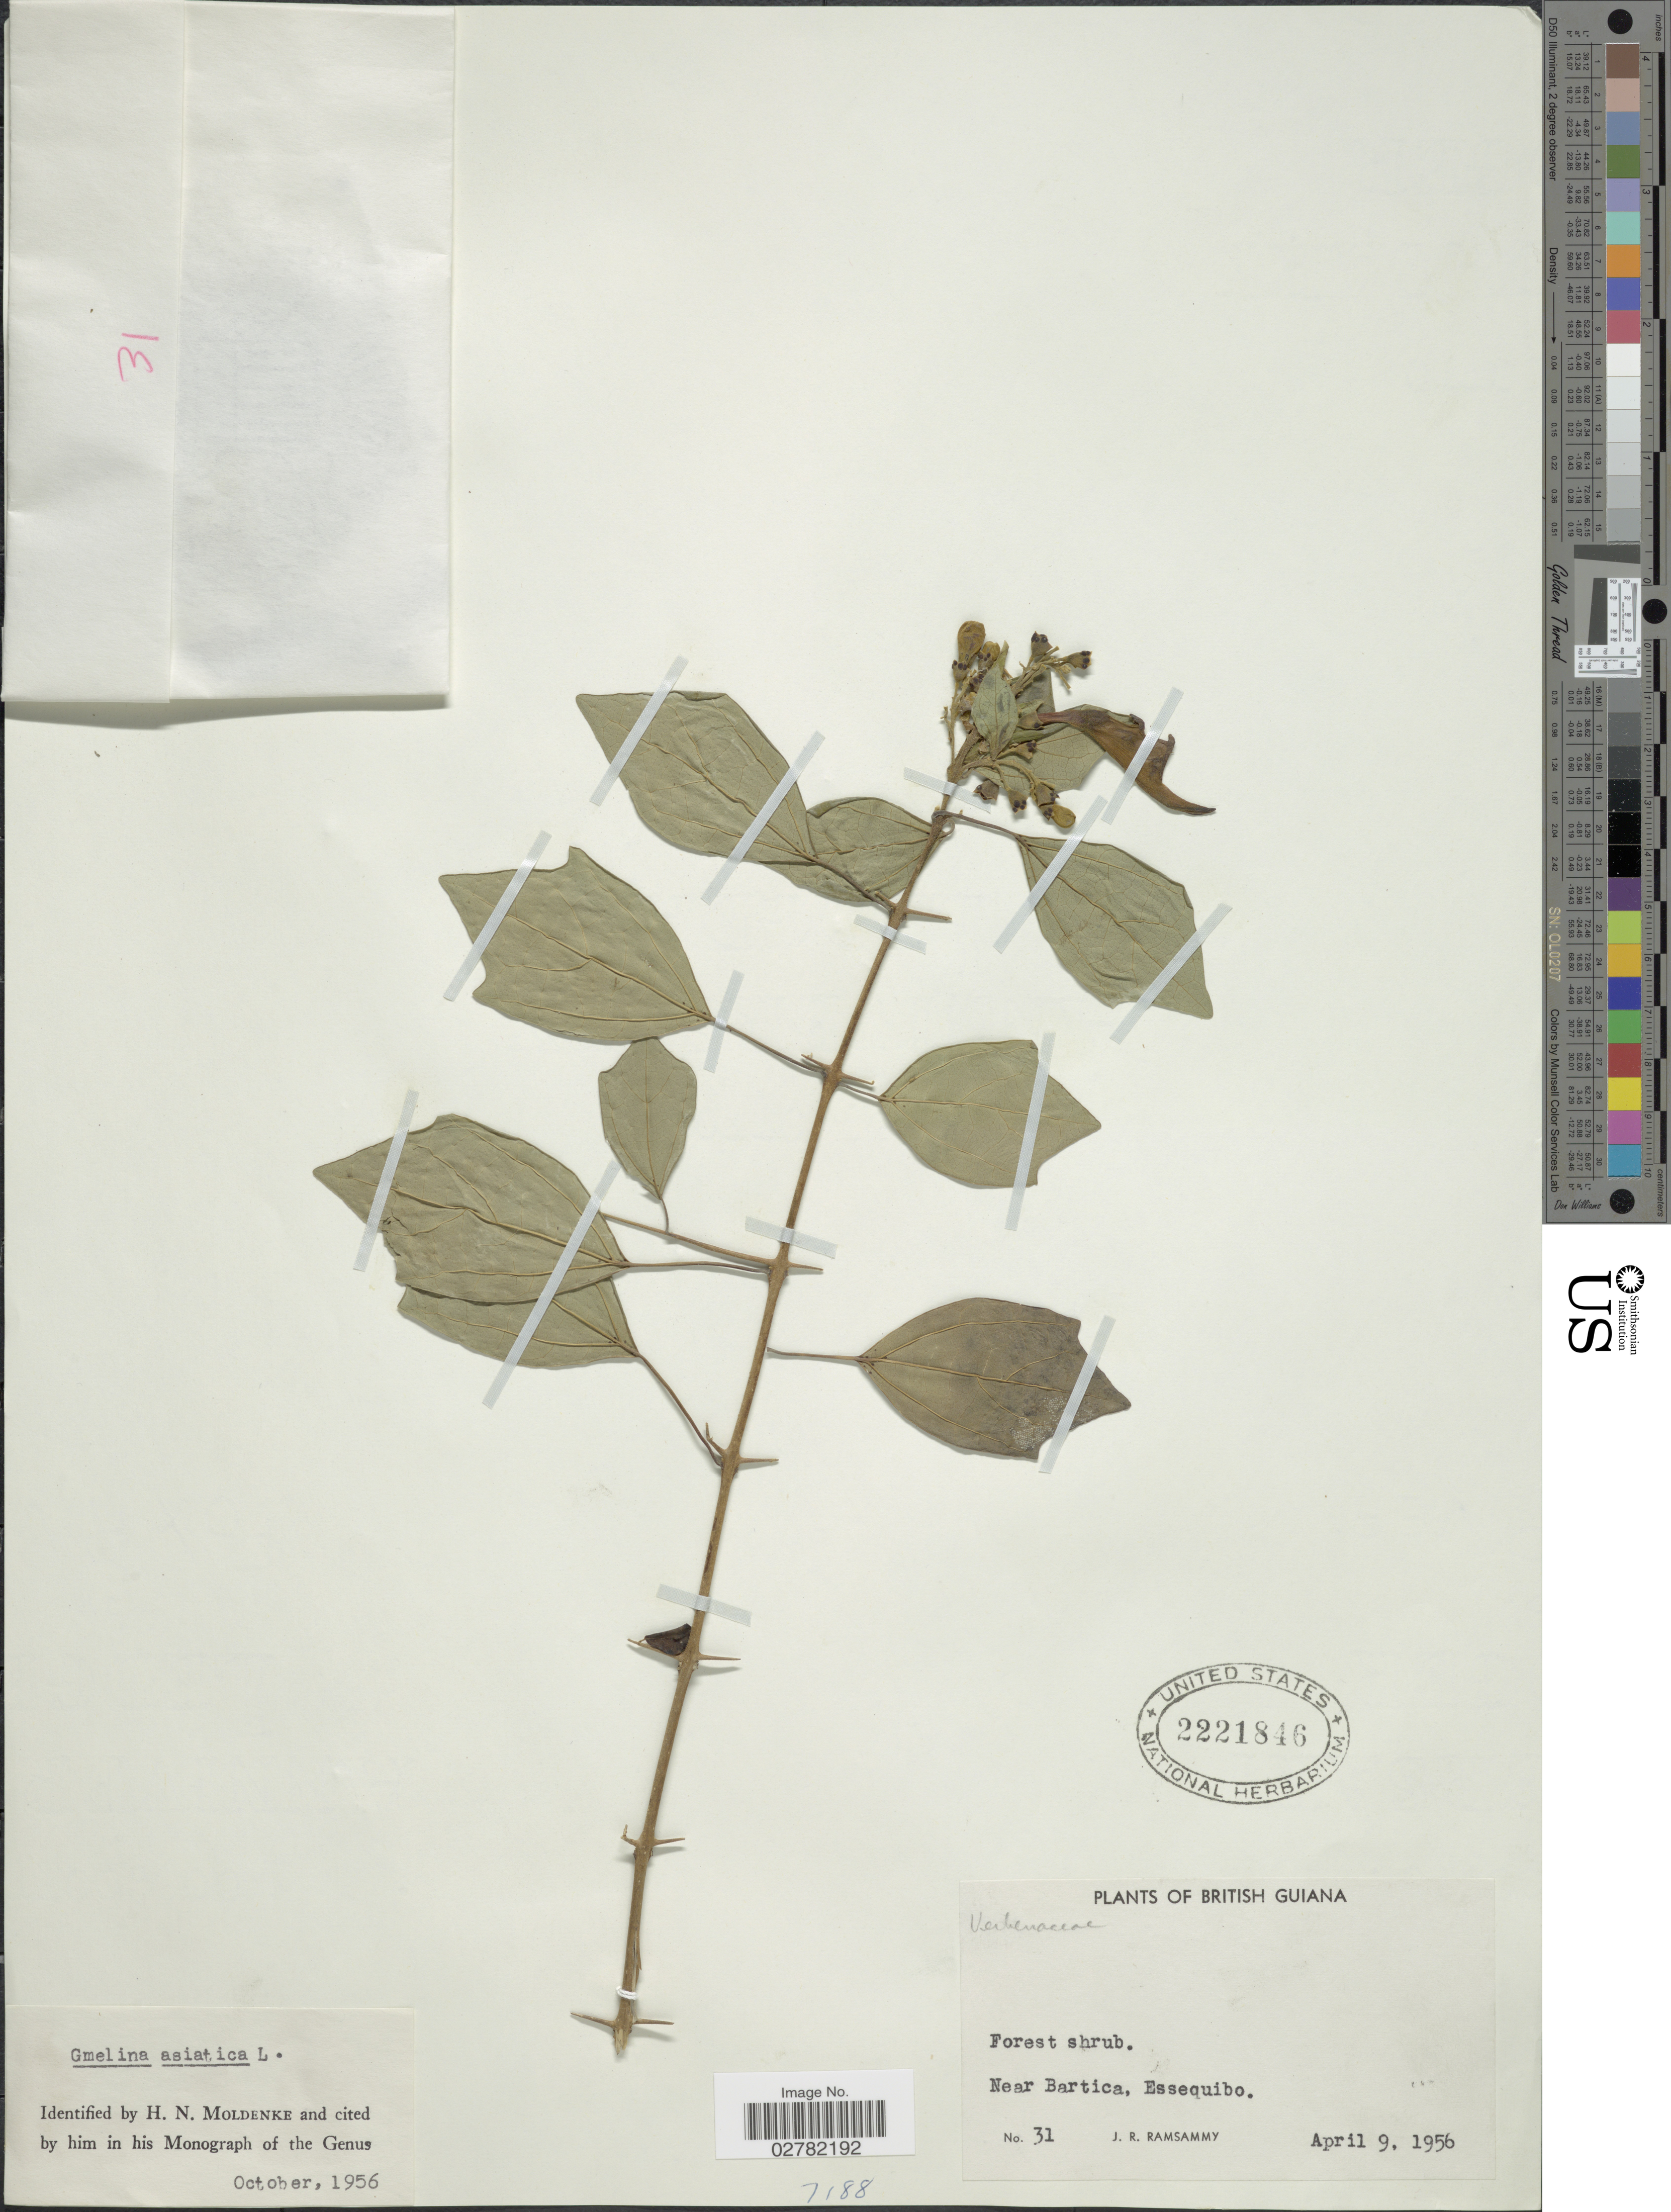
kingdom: Plantae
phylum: Tracheophyta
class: Magnoliopsida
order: Lamiales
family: Lamiaceae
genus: Gmelina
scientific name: Gmelina asiatica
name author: L.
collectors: J. Ramsammy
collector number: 31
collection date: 1956-04-09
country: Guyana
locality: British Guiana. Near Bartica, Essequibo.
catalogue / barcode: US 2221846